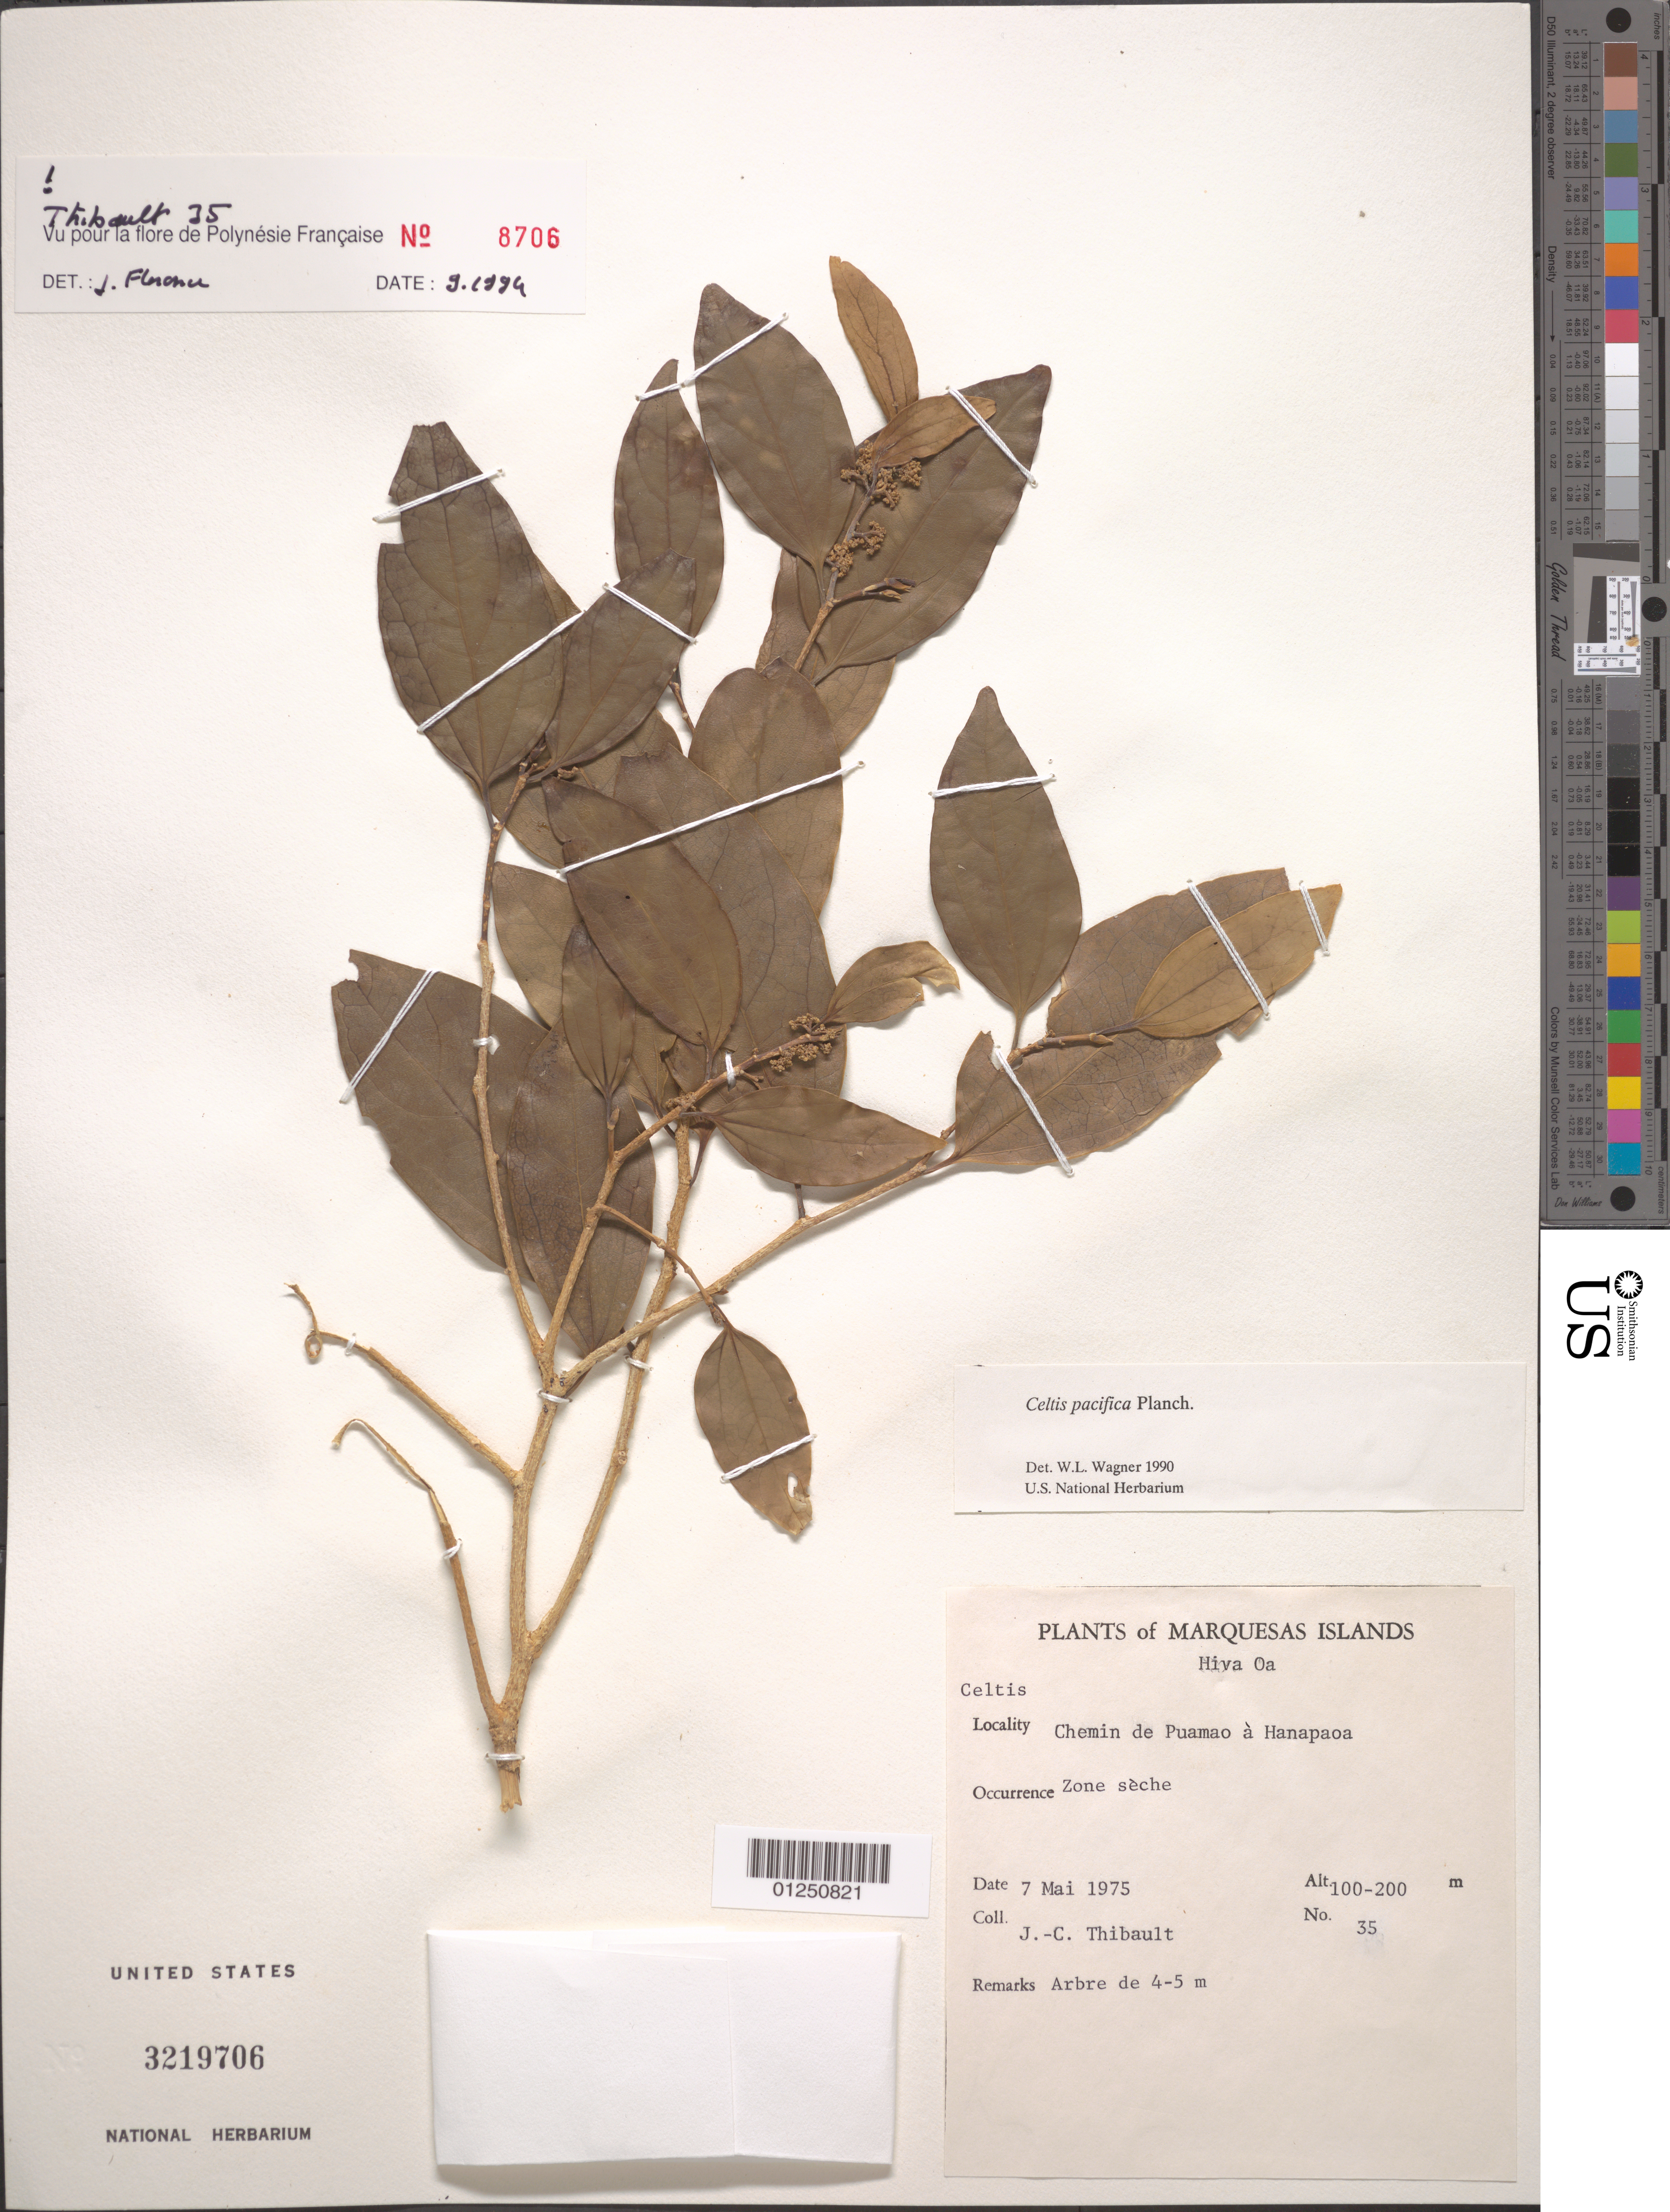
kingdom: Plantae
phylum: Tracheophyta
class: Magnoliopsida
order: Rosales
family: Cannabaceae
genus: Celtis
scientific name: Celtis pacifica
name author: Planch.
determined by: Wagner, W. L., (BOT), Smithsonian Institution - National Museum of Natural History (UNITED STATES)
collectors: J. Thibault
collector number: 35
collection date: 1975-05-07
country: French Polynesia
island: Hiva Oa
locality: Chemin de Puamao à Hanapaoa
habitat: Zone sèche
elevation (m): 100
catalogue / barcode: US 3219706